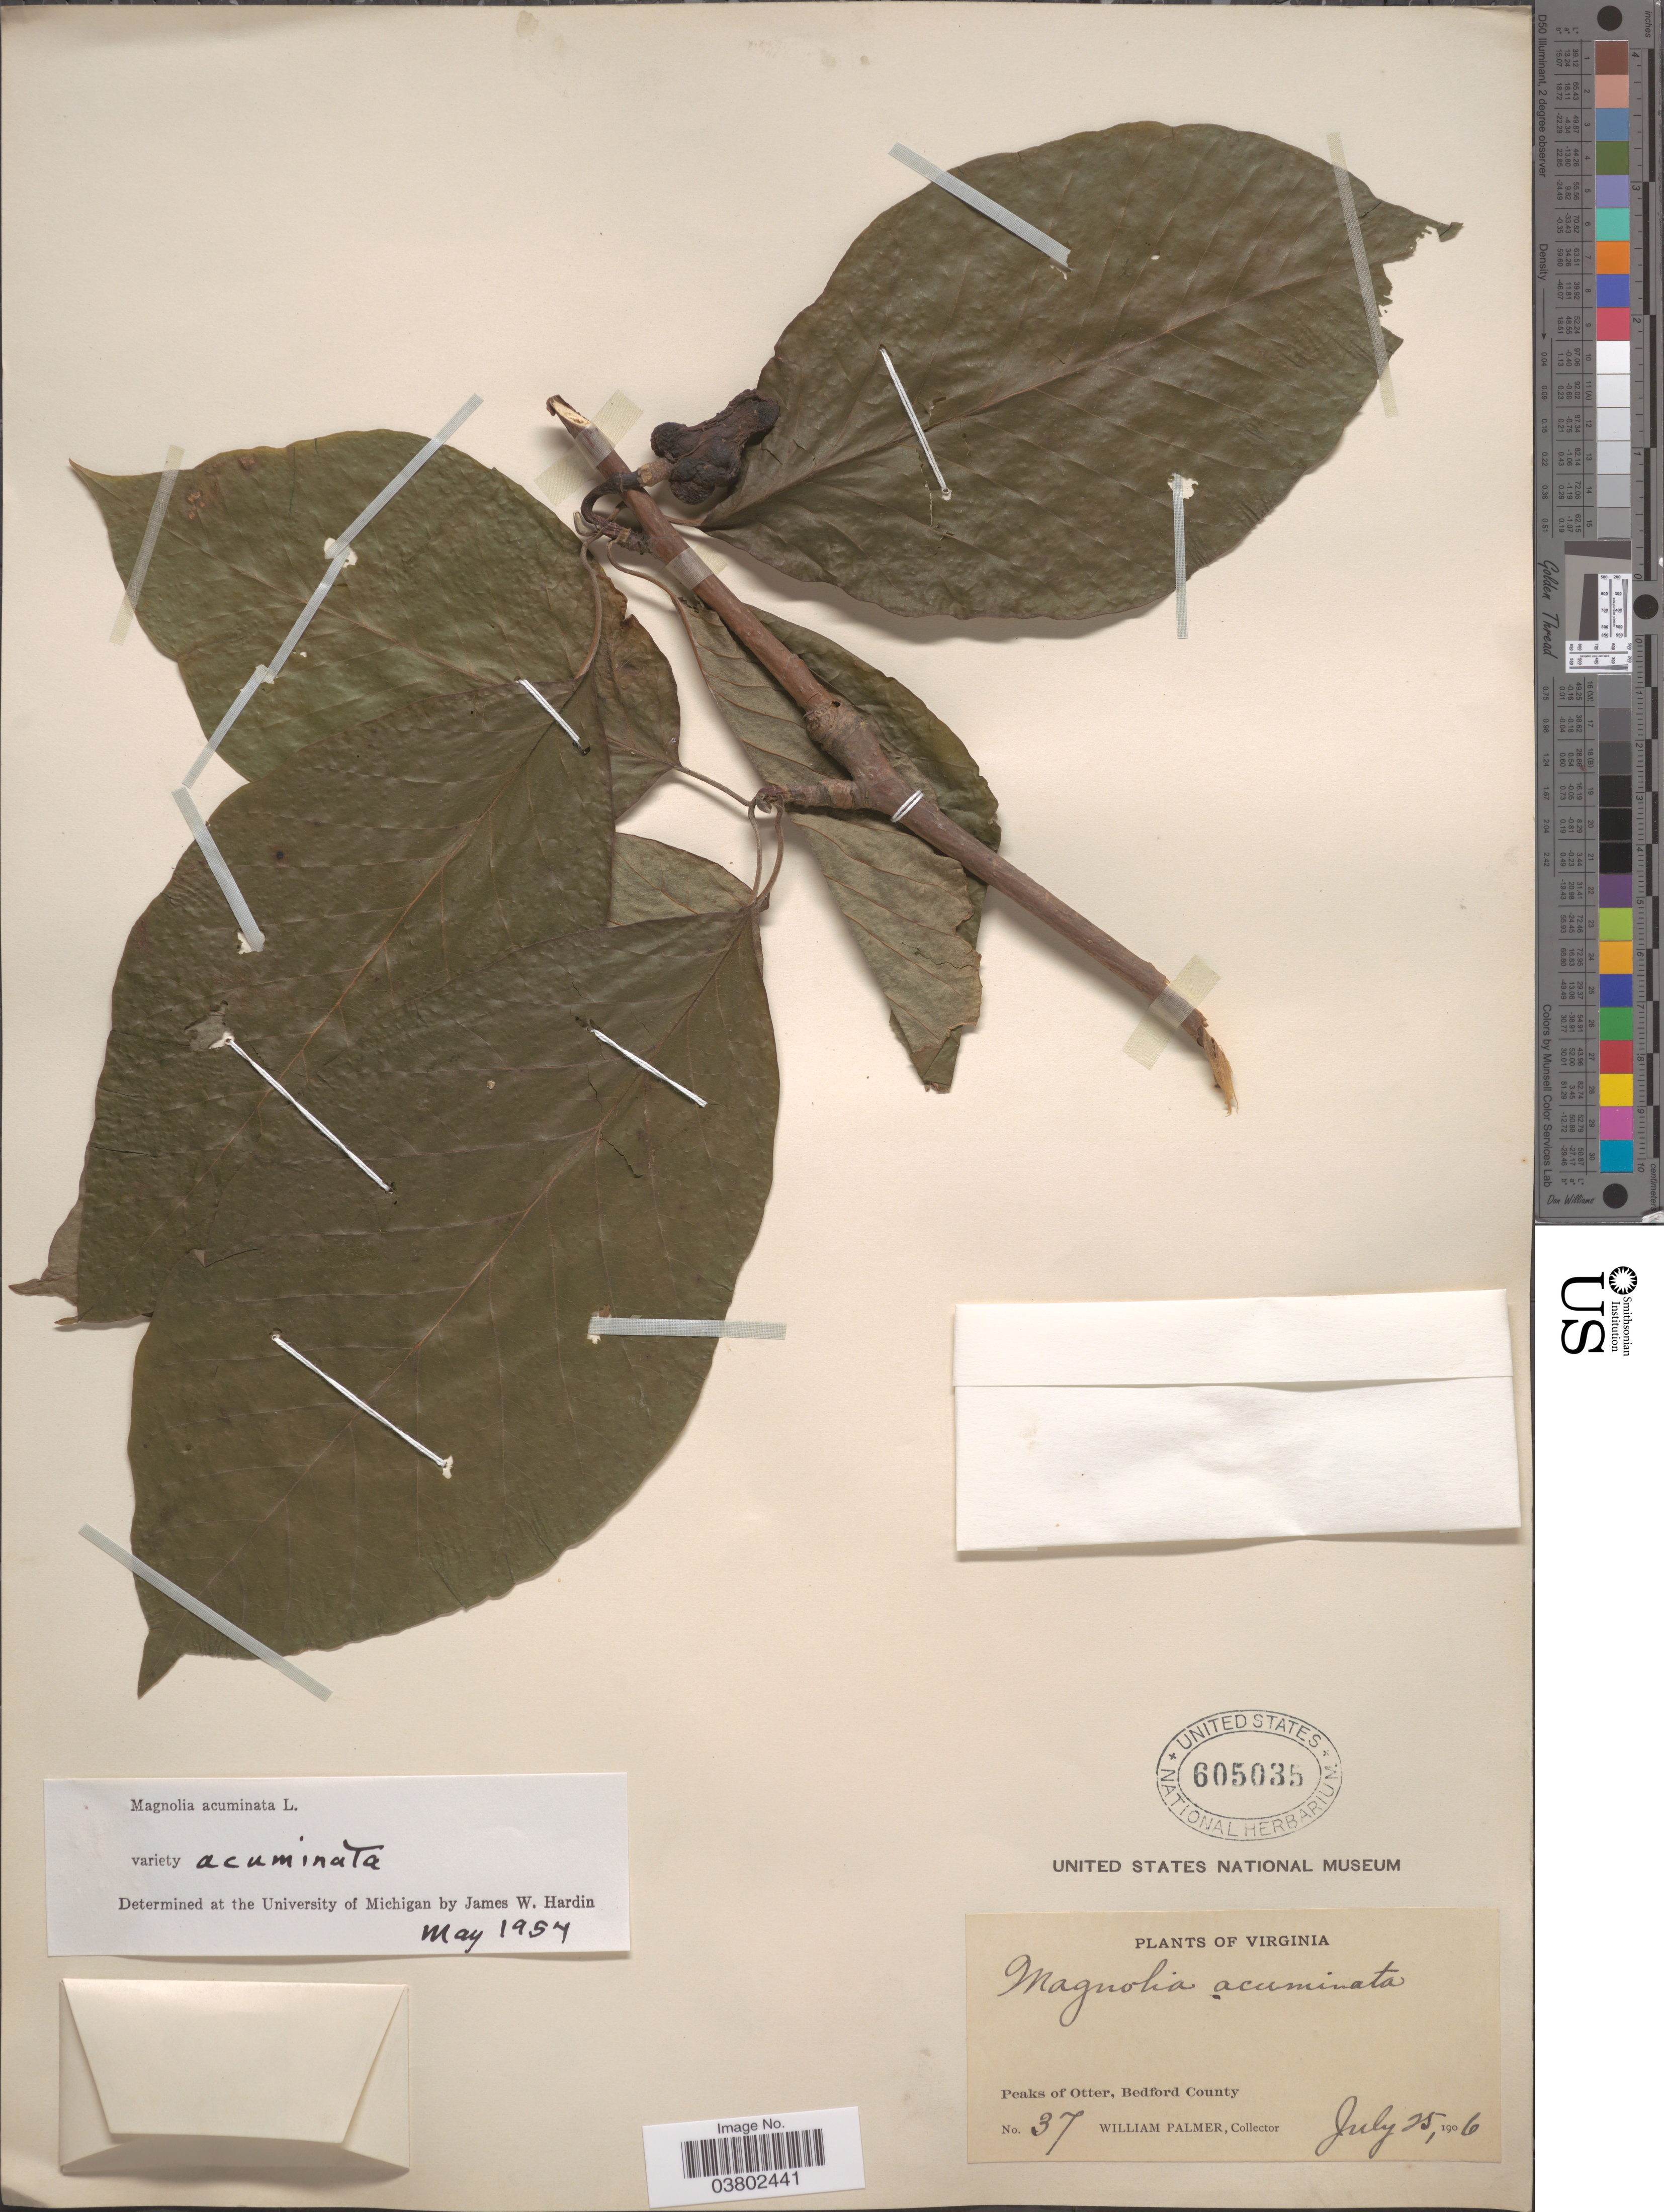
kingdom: Plantae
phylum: Tracheophyta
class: Magnoliopsida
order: Magnoliales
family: Magnoliaceae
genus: Magnolia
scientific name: Magnolia acuminata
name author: (L.) L.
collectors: W. Palmer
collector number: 37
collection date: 1906-07-25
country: United States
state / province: Virginia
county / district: Bedford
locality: Peaks of Otter, Bedford County.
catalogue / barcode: US 605035